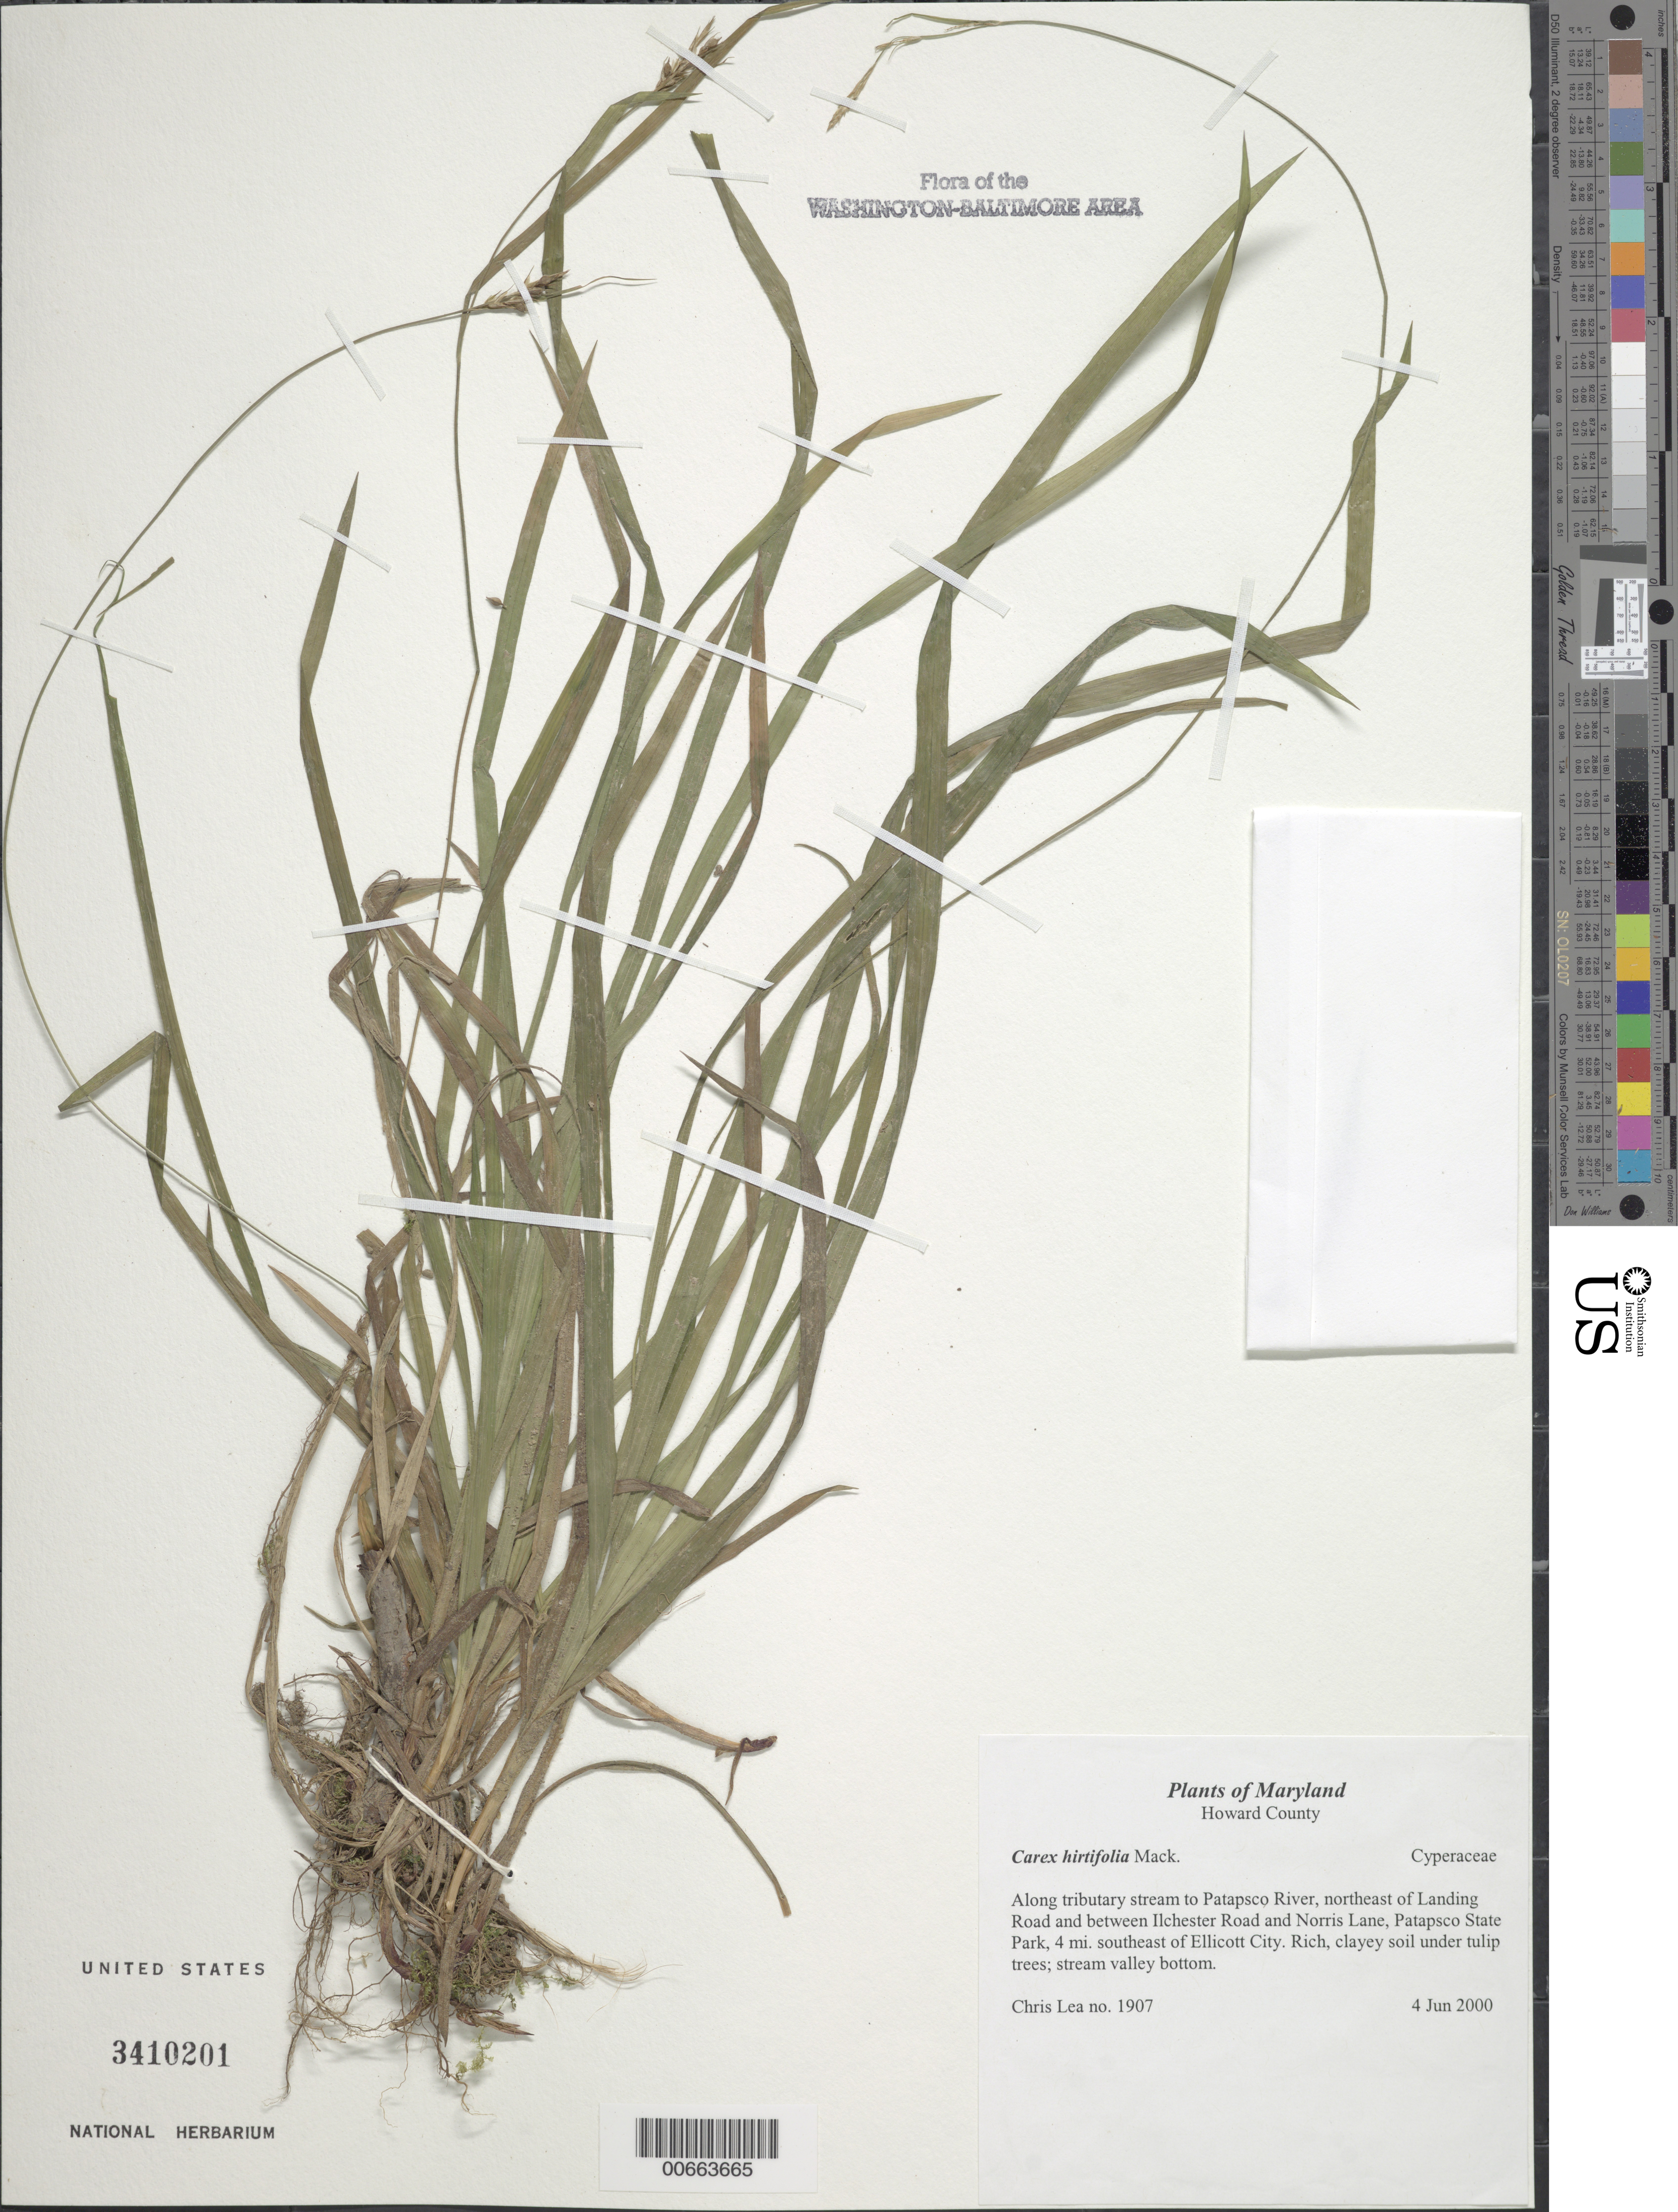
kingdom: Plantae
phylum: Tracheophyta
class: Liliopsida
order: Poales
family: Cyperaceae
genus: Carex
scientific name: Carex hirtifolia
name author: Mack.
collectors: C. Lea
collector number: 1907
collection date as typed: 04 Jun 2000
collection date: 2000-06-04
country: United States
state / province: Maryland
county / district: Howard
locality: Along tributary stream to Patapsco River, northeast of Landing Road and between Ilchester Road and Norris Lane, PatapscoPark, 4 mi. southeast of Ellicott City.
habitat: Rich, clayey soil under tulip trees, stream valley bottom.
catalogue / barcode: US 3410201